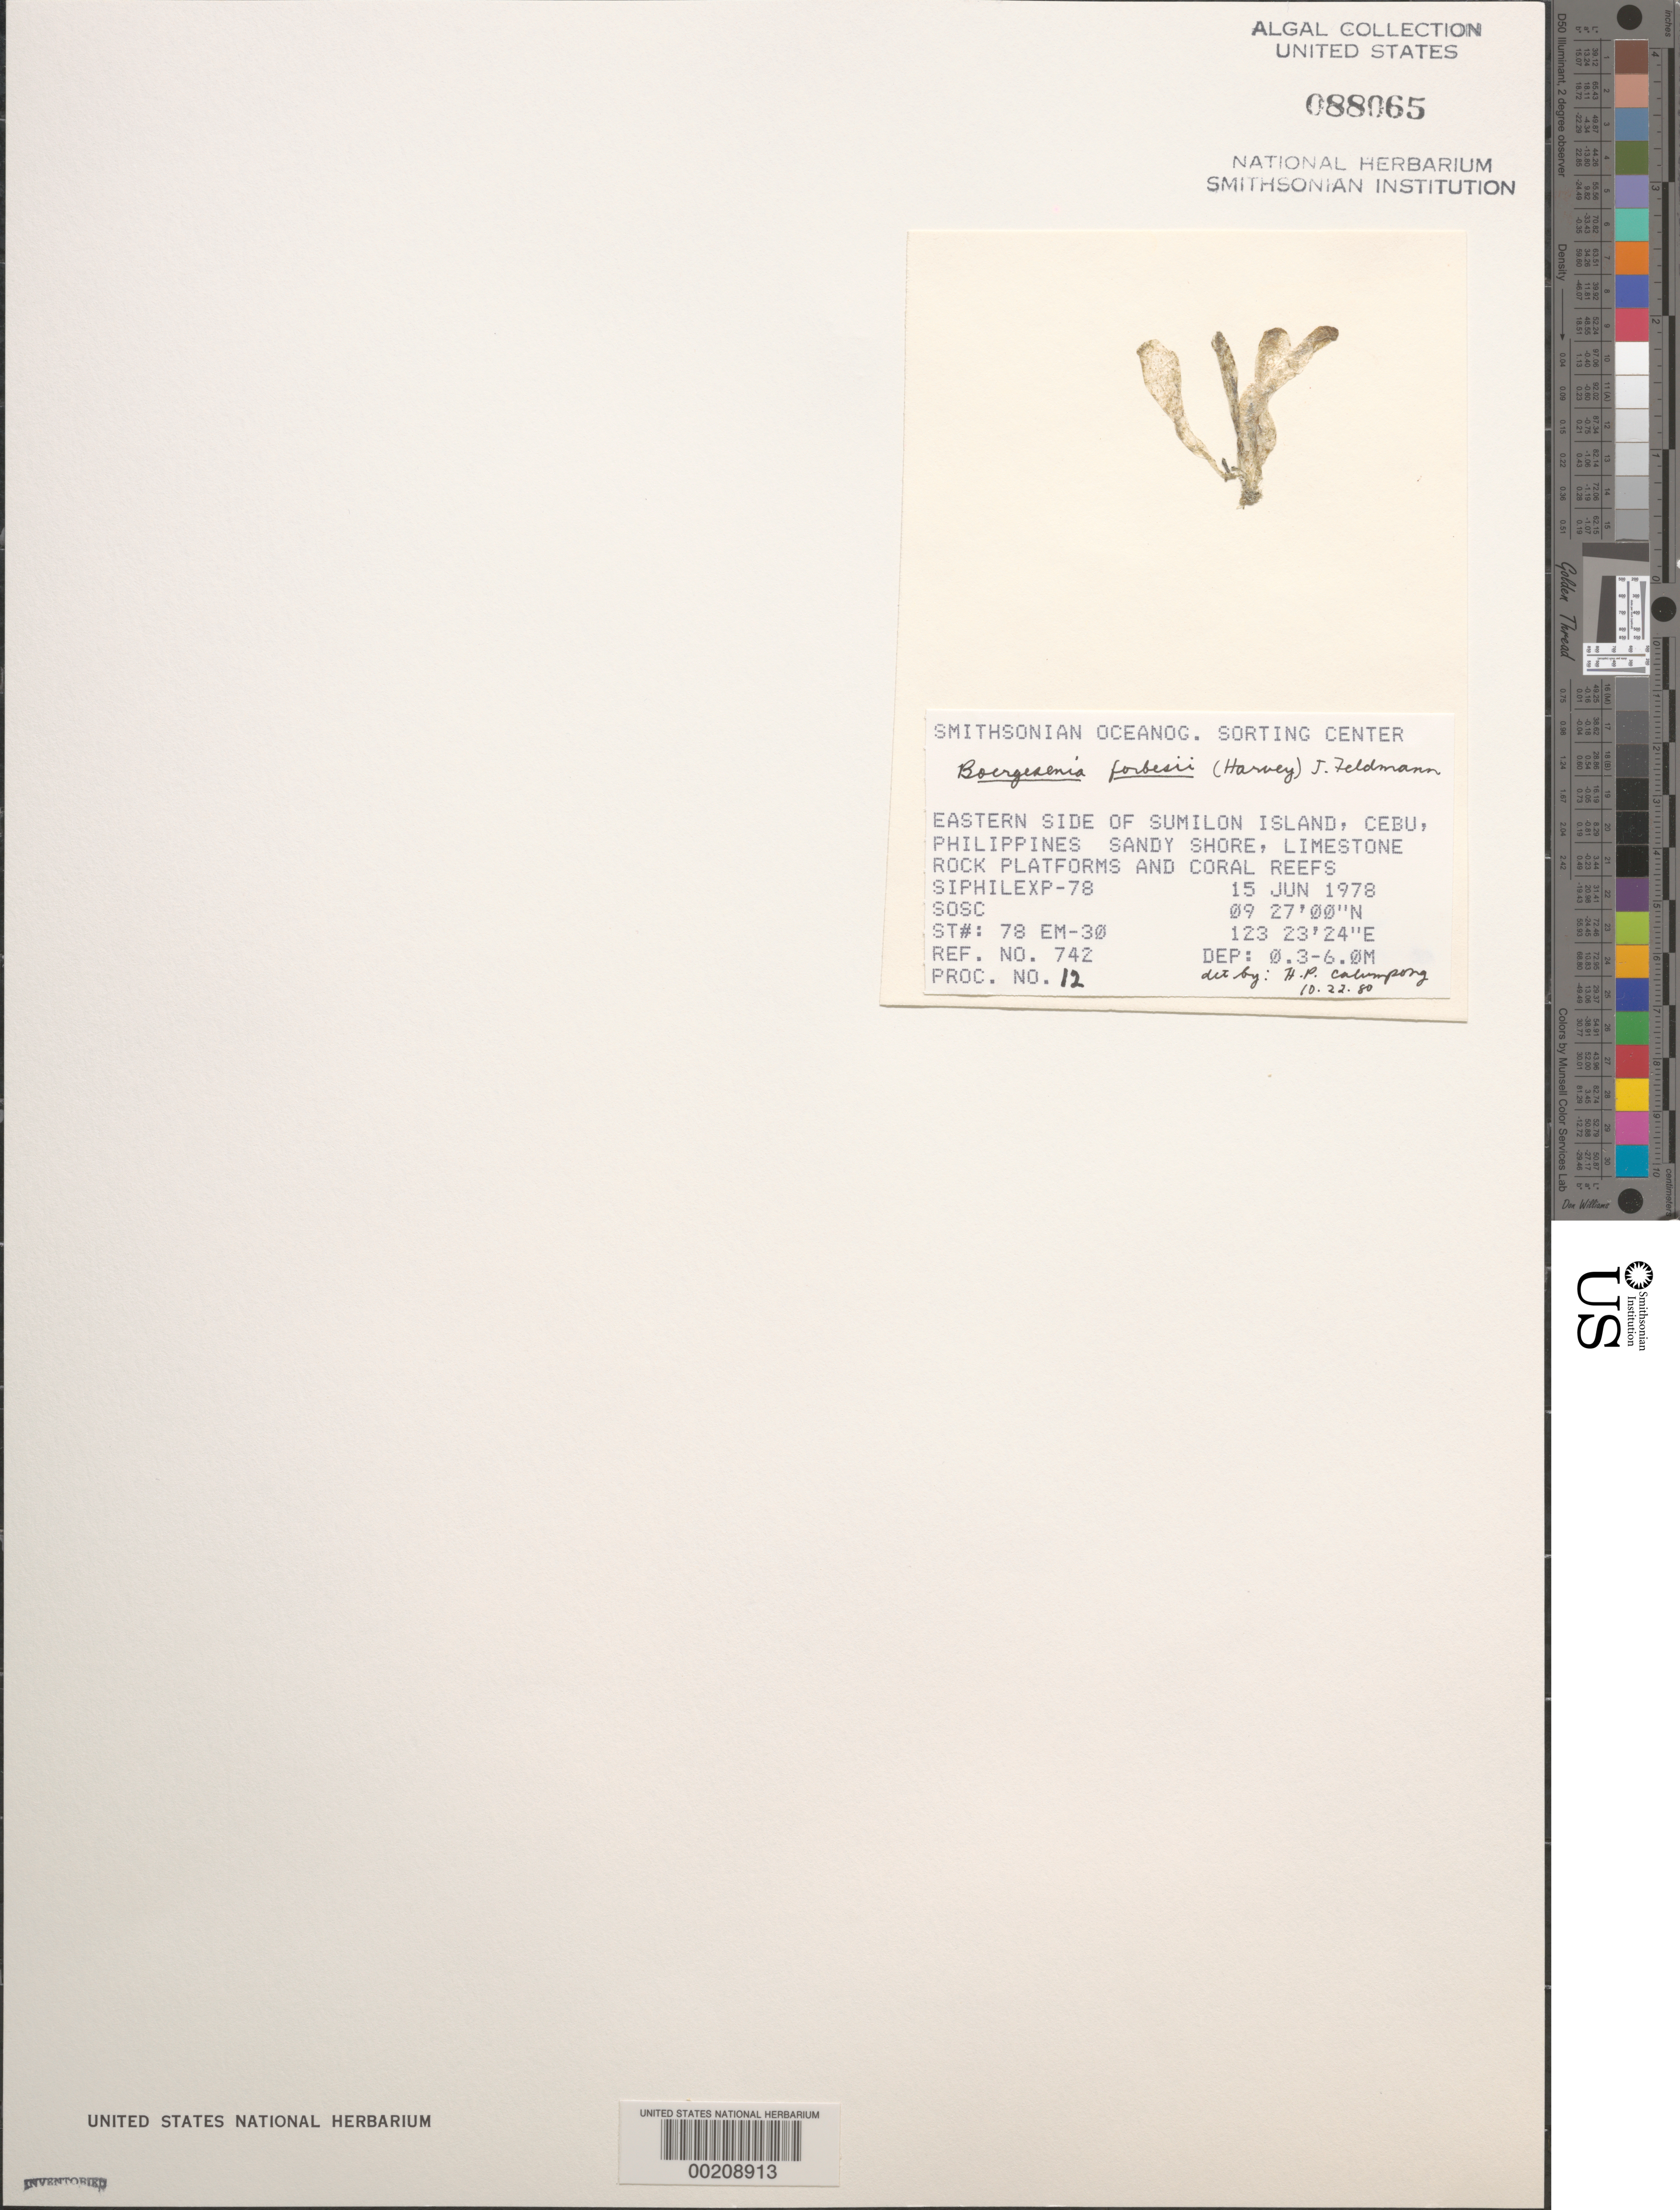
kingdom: Plantae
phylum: Chlorophyta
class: Ulvophyceae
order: Siphonocladales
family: Siphonocladaceae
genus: Boergesenia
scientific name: Boergesenia forbesii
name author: (Feldmann) Harv.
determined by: Calumpong, H. P.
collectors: SOSC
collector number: Station 78 Em-30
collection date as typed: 15 Jun 1978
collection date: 1978-06-15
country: Philippines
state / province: Central Visayas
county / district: Cebu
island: Sumilon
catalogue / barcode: US 88065